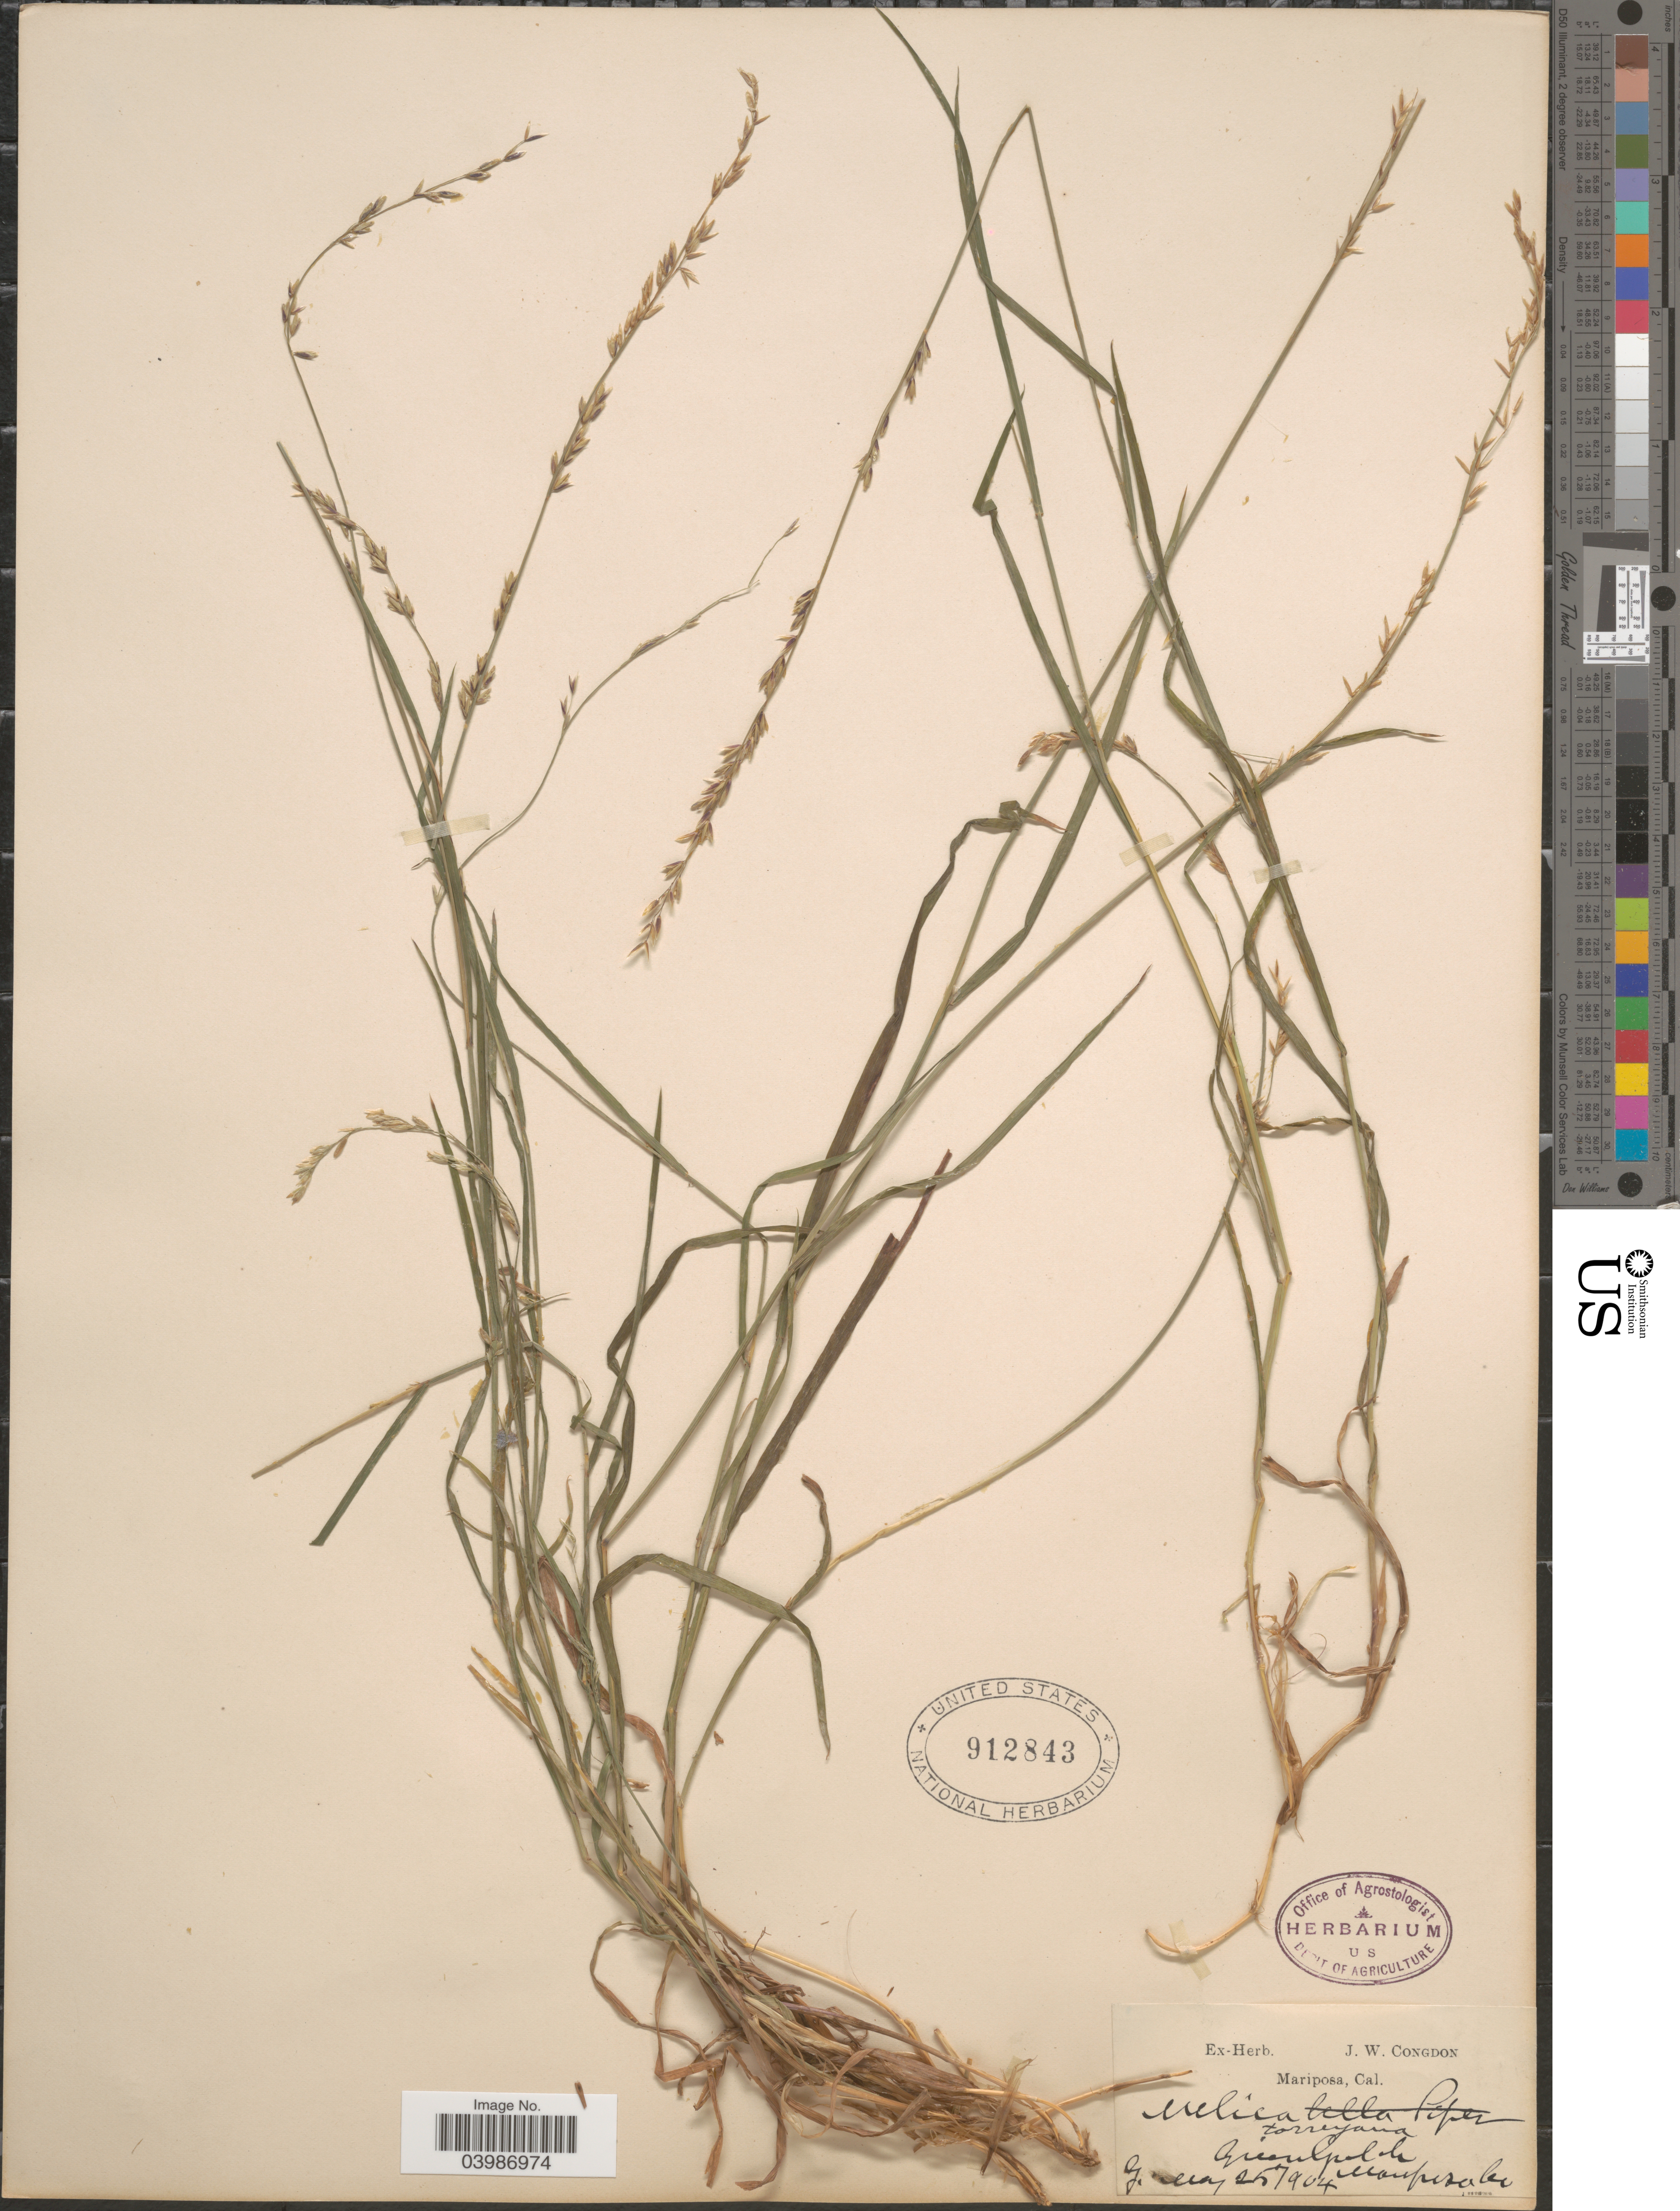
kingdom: Plantae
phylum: Tracheophyta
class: Liliopsida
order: Poales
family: Poaceae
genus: Melica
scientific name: Melica torreyana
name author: Scribn.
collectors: ex herb. J. W. Congdon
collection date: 1904-05-25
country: United States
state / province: California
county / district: Mariposa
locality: Green Gulch. Mariposa Co.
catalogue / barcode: US 912843